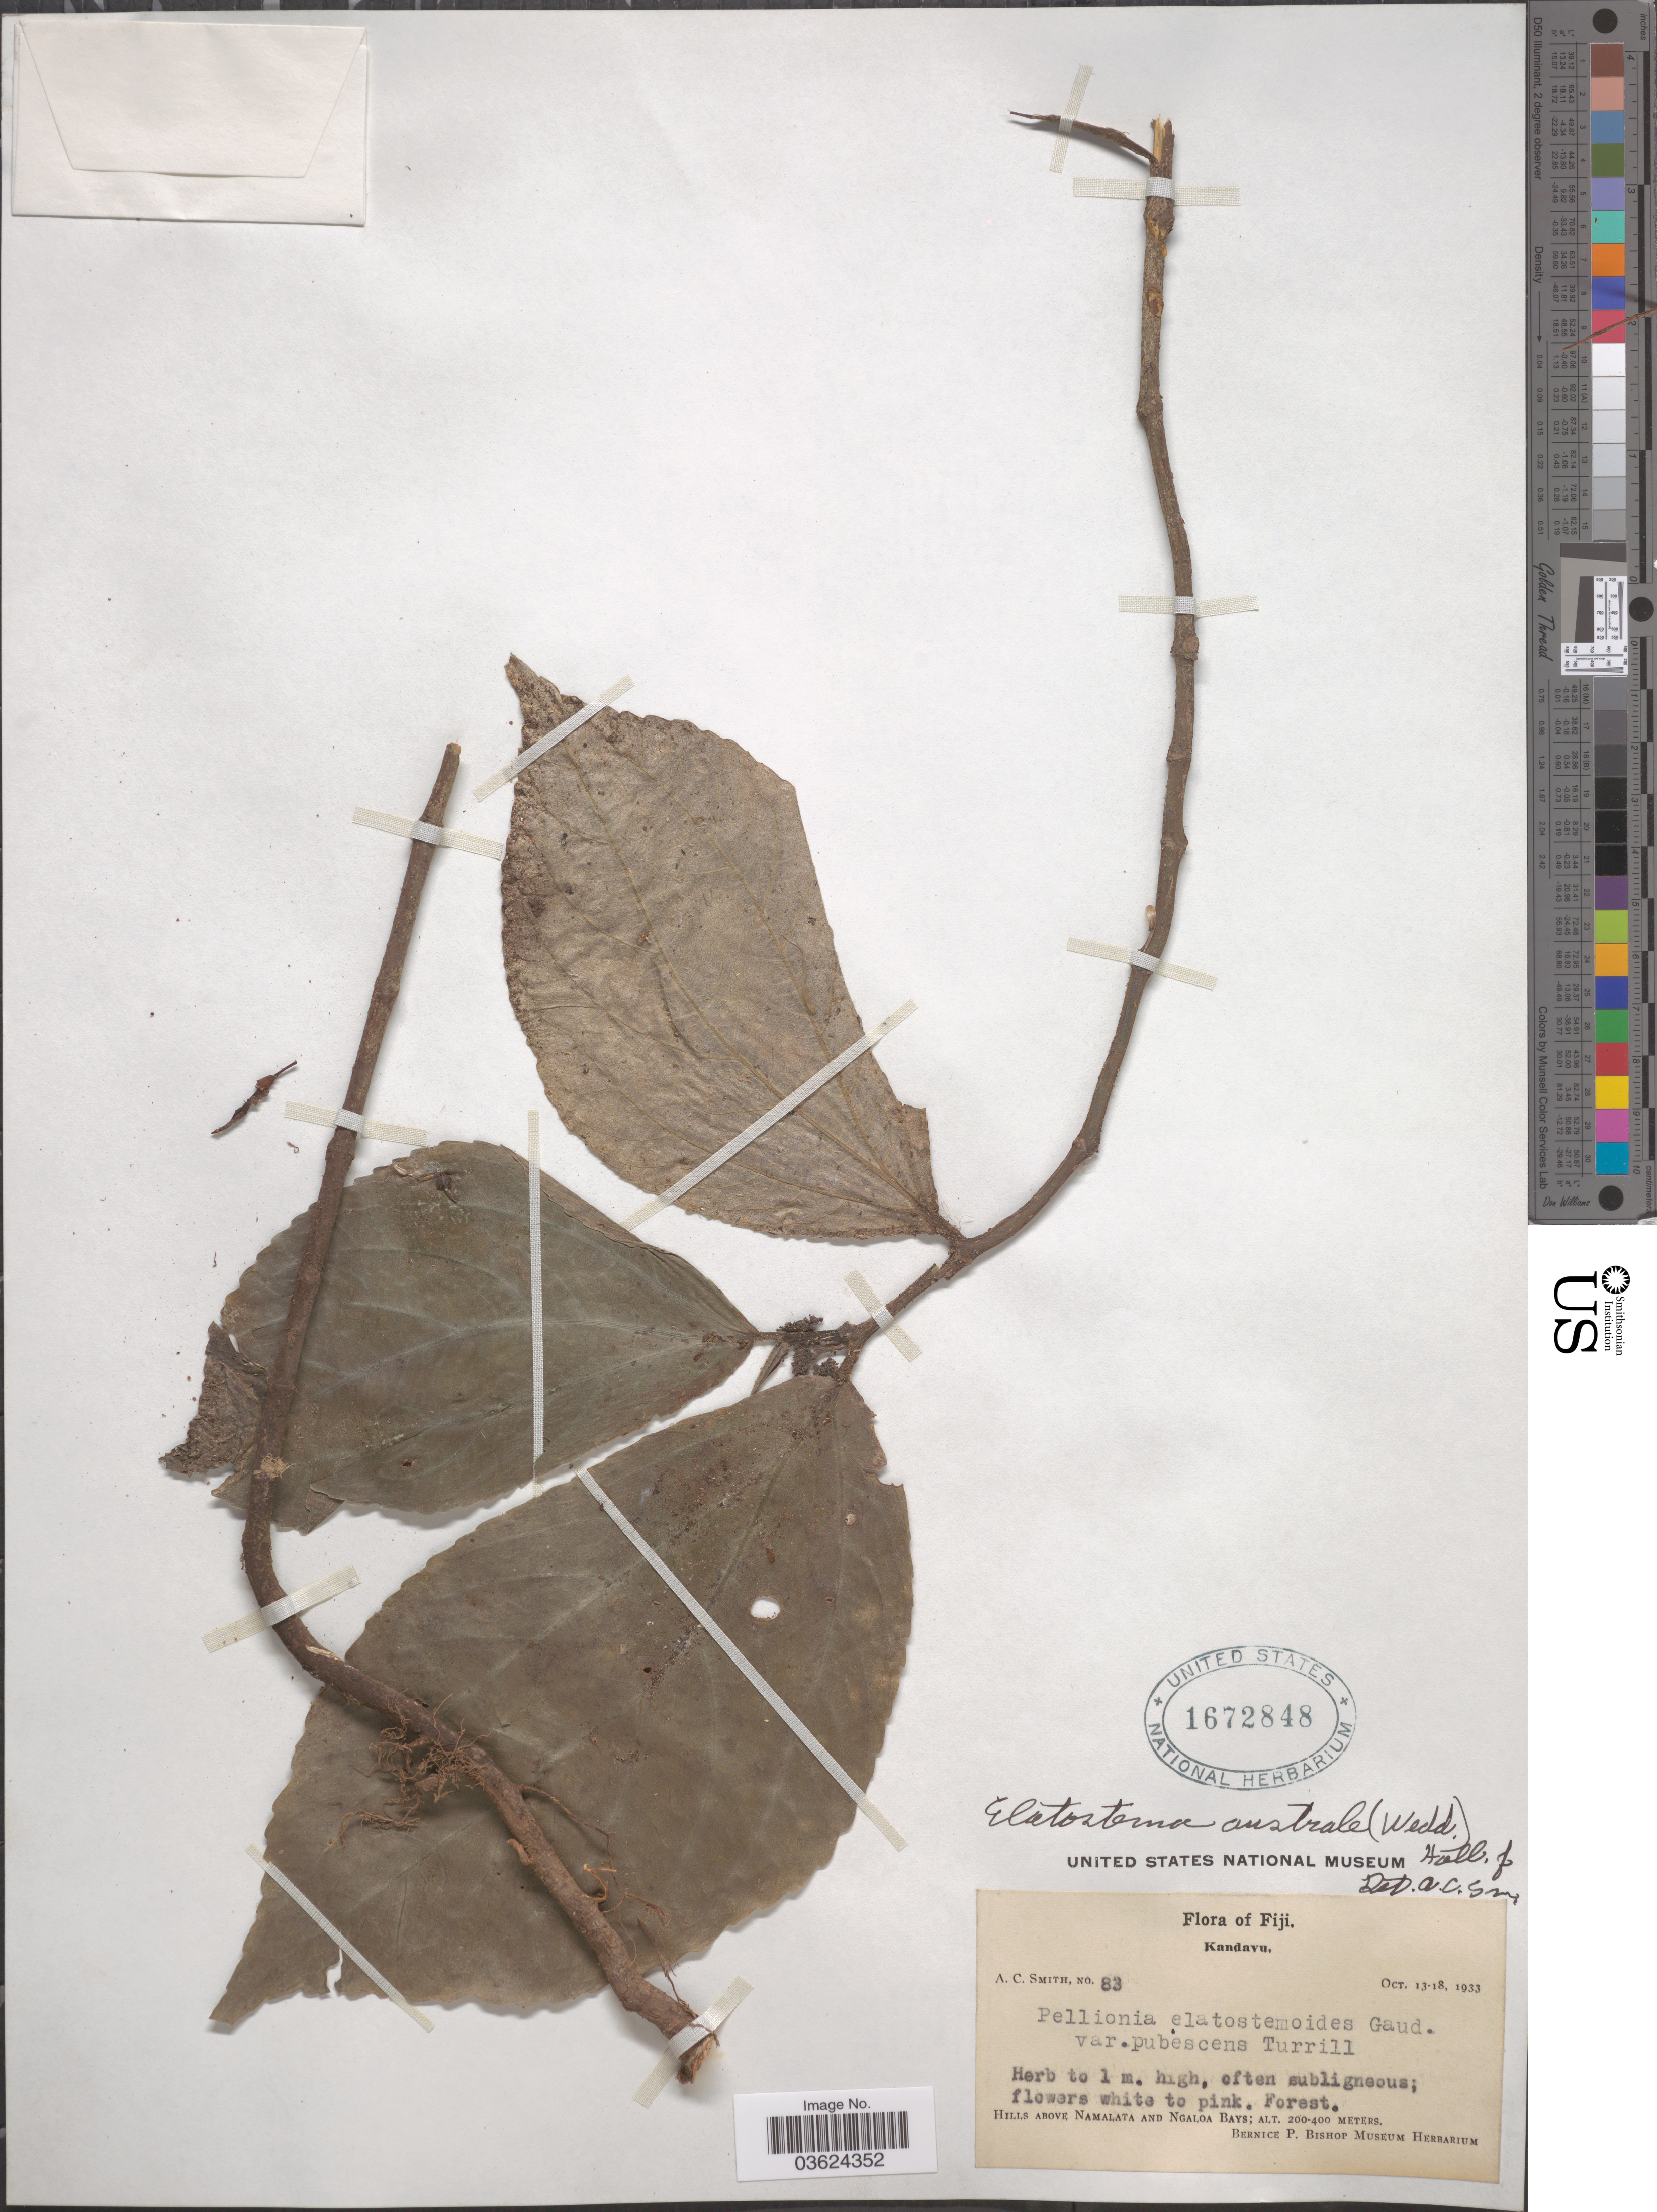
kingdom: Plantae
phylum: Tracheophyta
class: Magnoliopsida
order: Rosales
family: Urticaceae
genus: Elatostema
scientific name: Elatostema australe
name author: Hallier f.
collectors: A. C. Smith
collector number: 83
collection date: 1933-10-13/1933-10-18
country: Fiji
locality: Kandavu. Hills above Namalata and Ngaloa Bays.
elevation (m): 200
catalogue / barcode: US 1672848